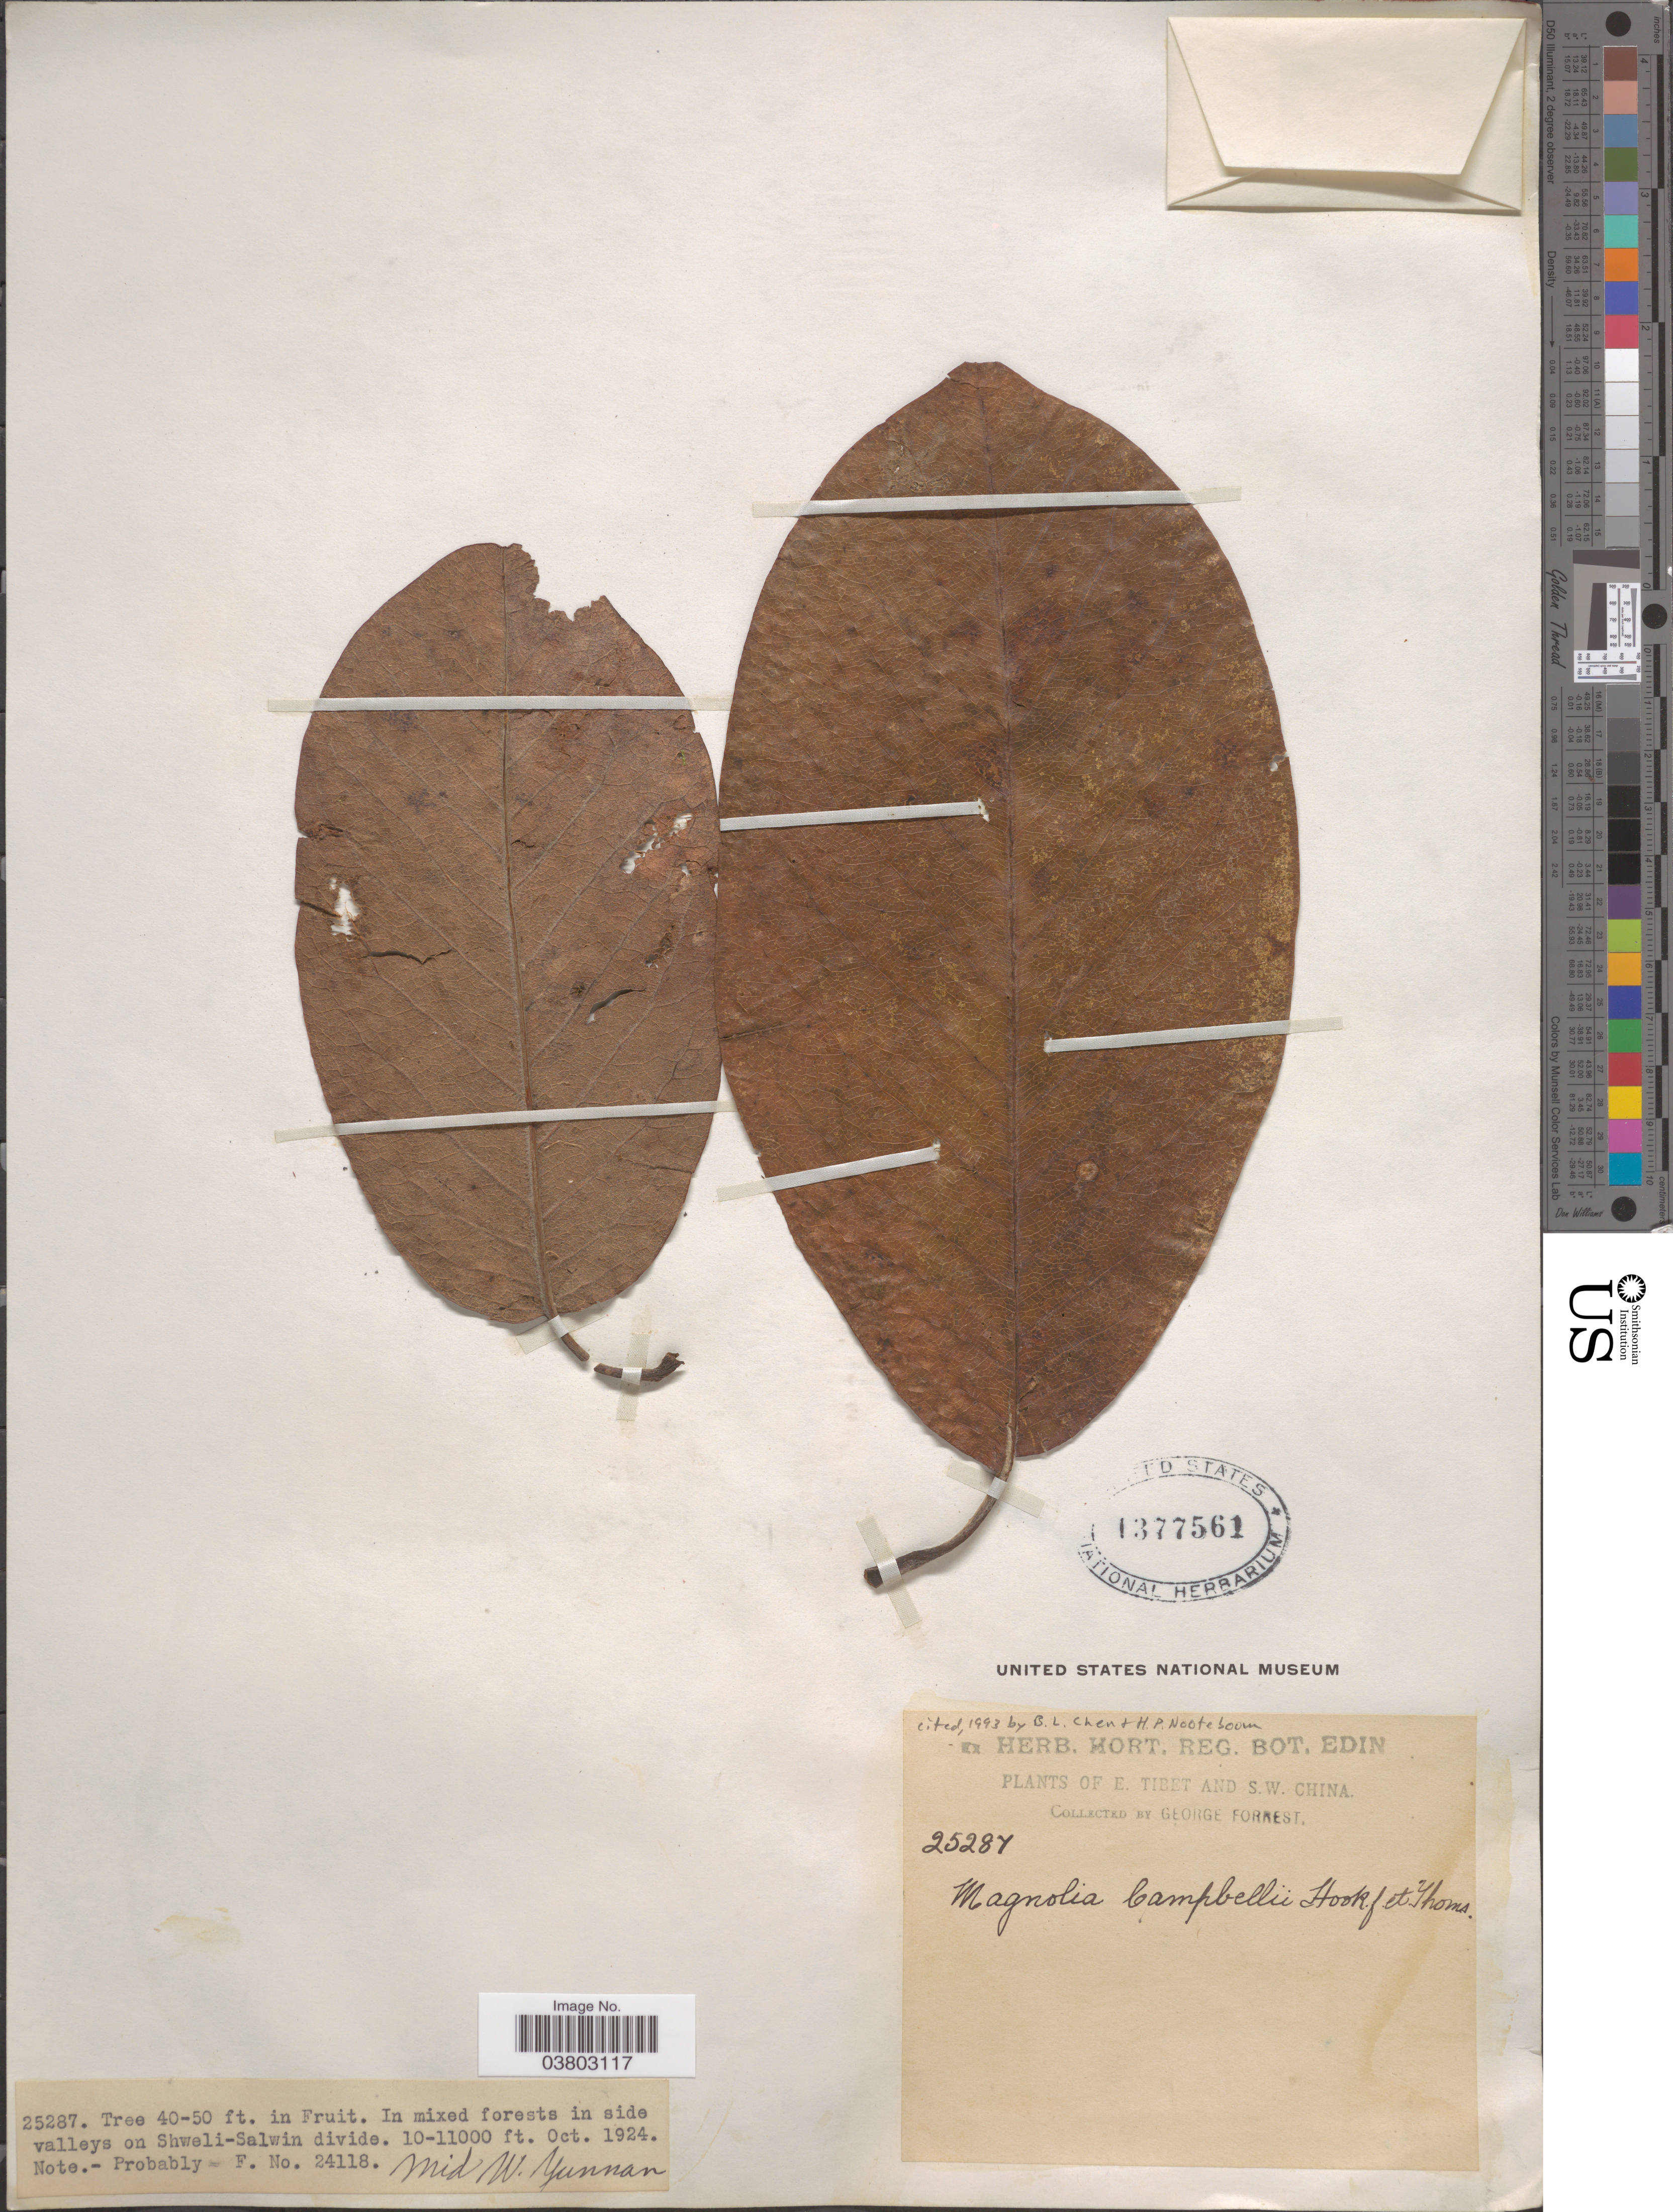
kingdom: Plantae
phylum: Tracheophyta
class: Magnoliopsida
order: Magnoliales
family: Magnoliaceae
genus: Magnolia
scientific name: Magnolia campbellii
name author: Hook. f. & Thomson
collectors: G. Forrest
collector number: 25287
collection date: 1924-10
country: China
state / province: Yunnan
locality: S.W. China. In side valleys on Shweli-Salwin divide. Mid. W. Yunnan.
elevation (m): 3048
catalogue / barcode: US 1377561